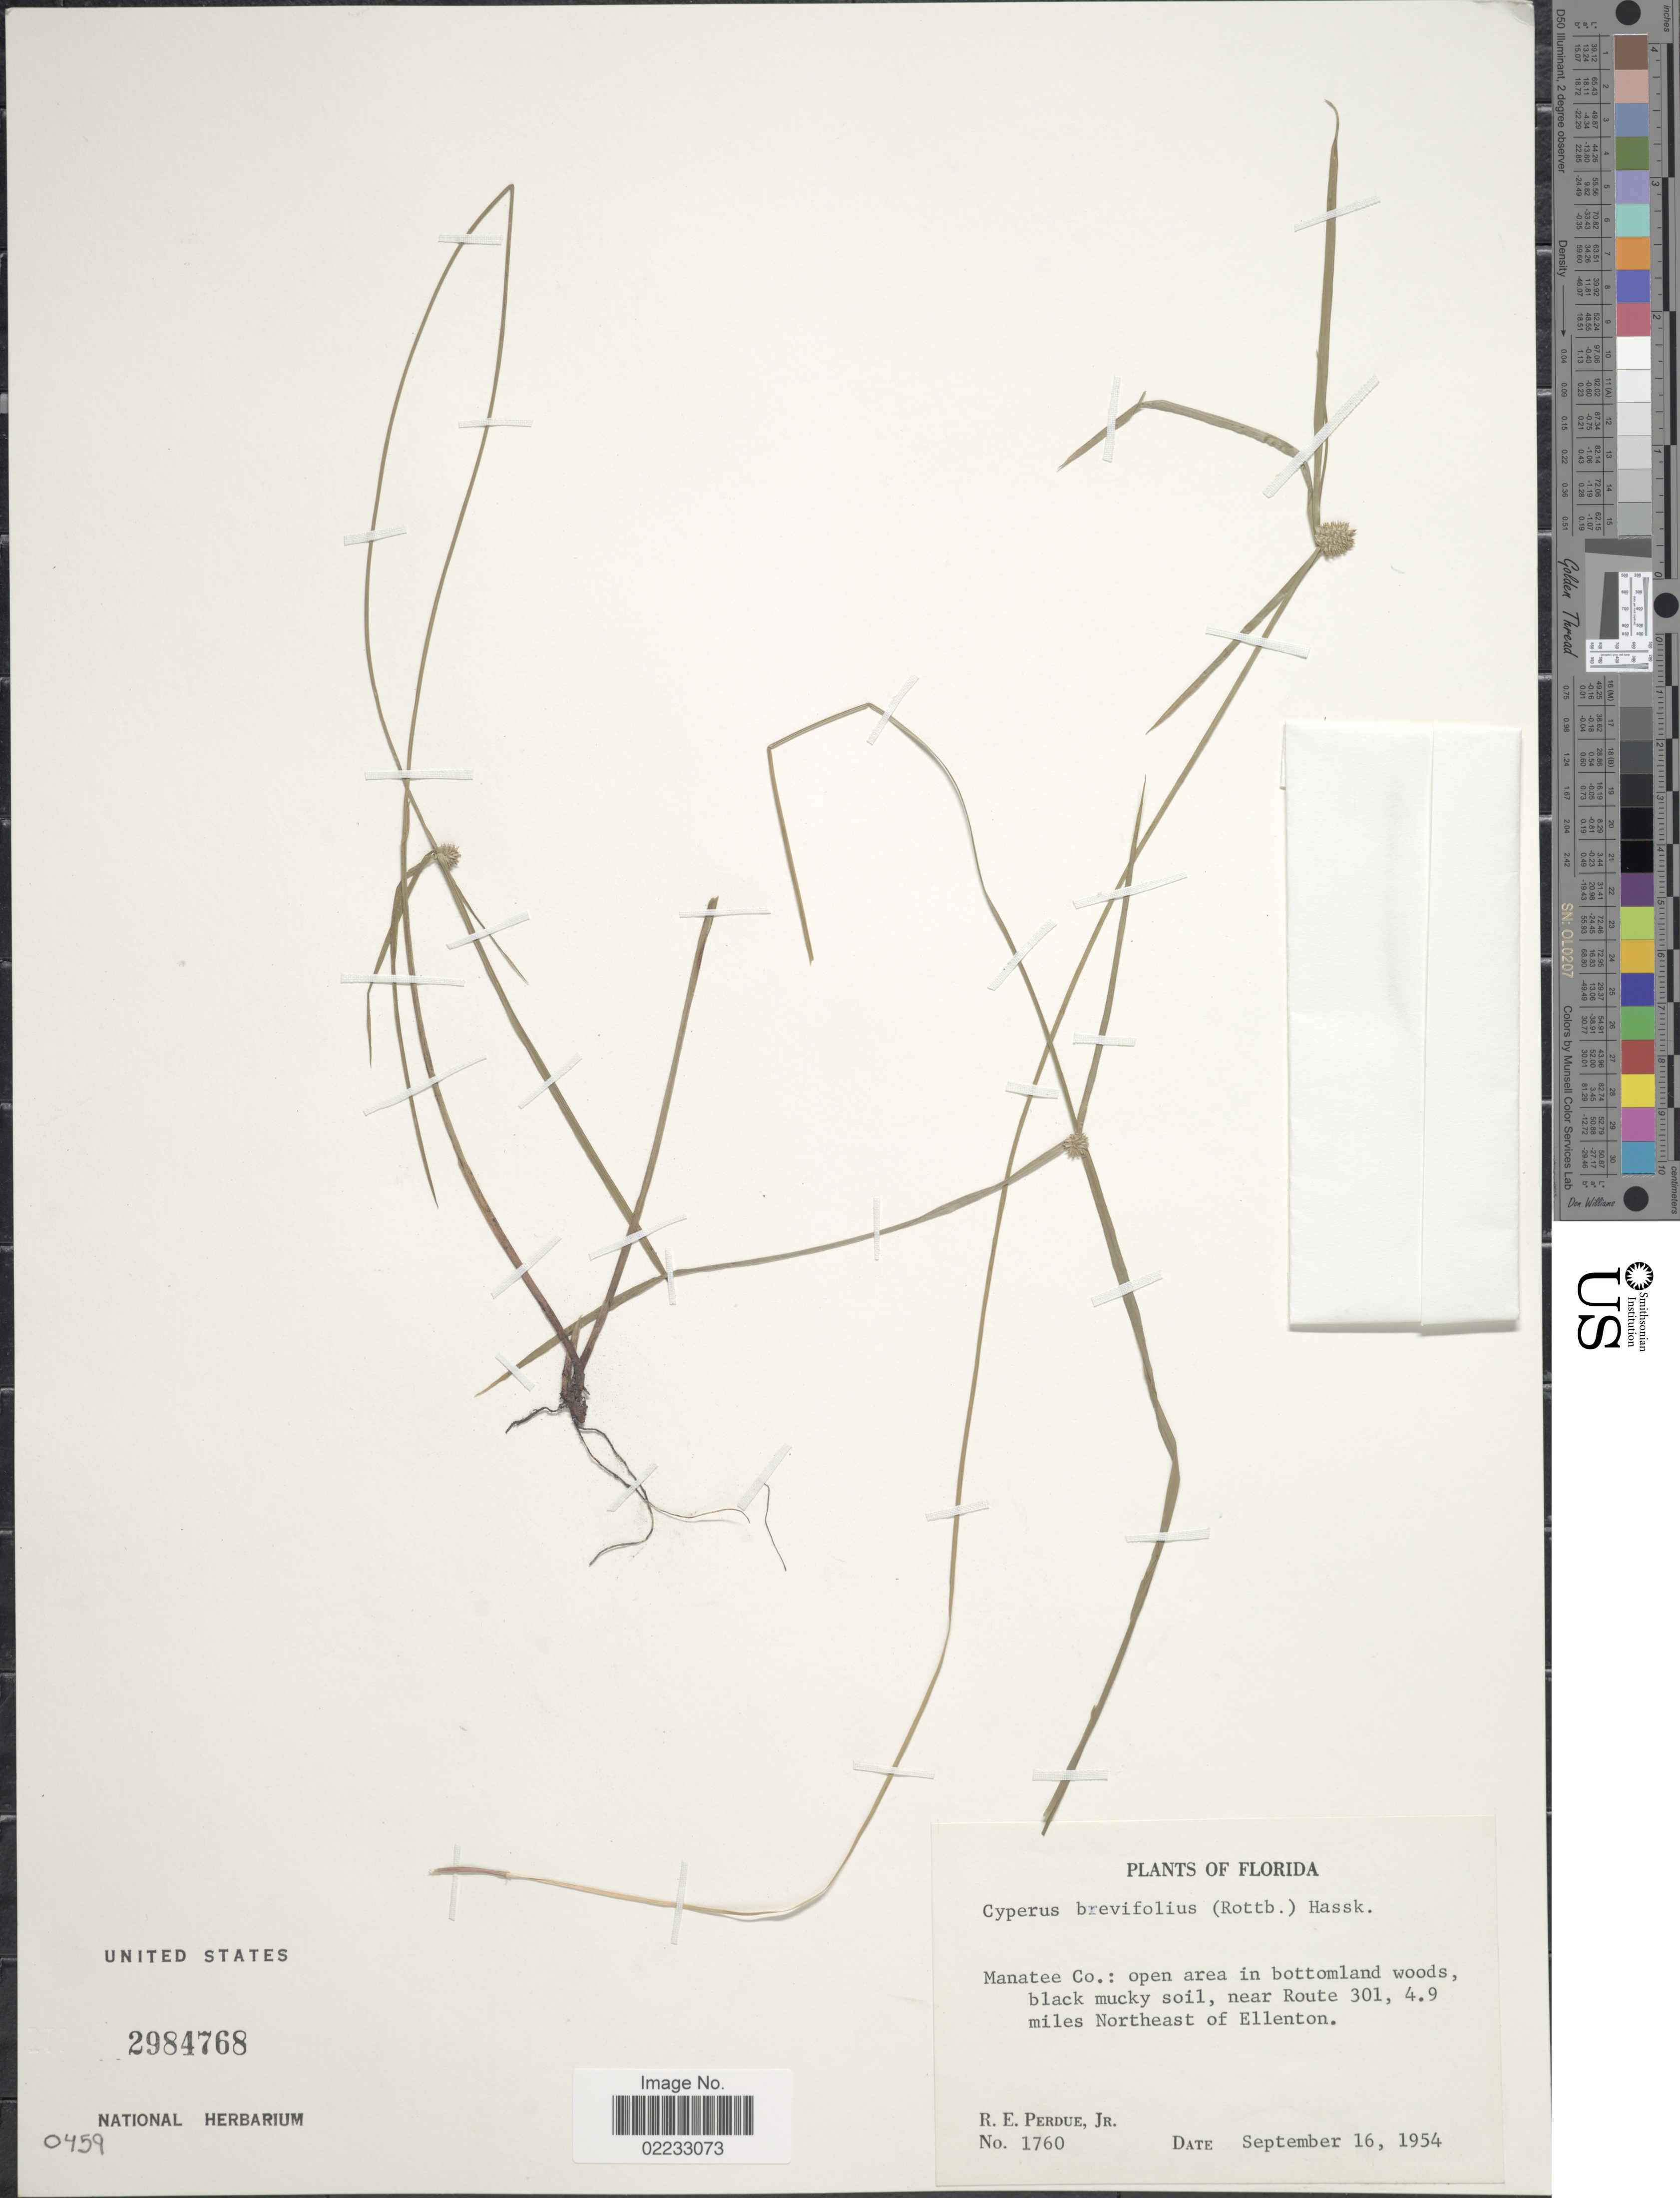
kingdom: Plantae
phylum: Tracheophyta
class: Liliopsida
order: Poales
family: Cyperaceae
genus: Cyperus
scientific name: Cyperus brevifolius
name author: (Rottb.) Hassk.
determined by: Strong, M. T., (US), Smithsonian Institution - National Museum of Natural History (UNITED STATES)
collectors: R. E. Perdue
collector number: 1760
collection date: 1954-09-16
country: United States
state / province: Florida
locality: Manatee Co. near Route 301, 4.9 miles Northeast of Ellentown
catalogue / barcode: US 2984768